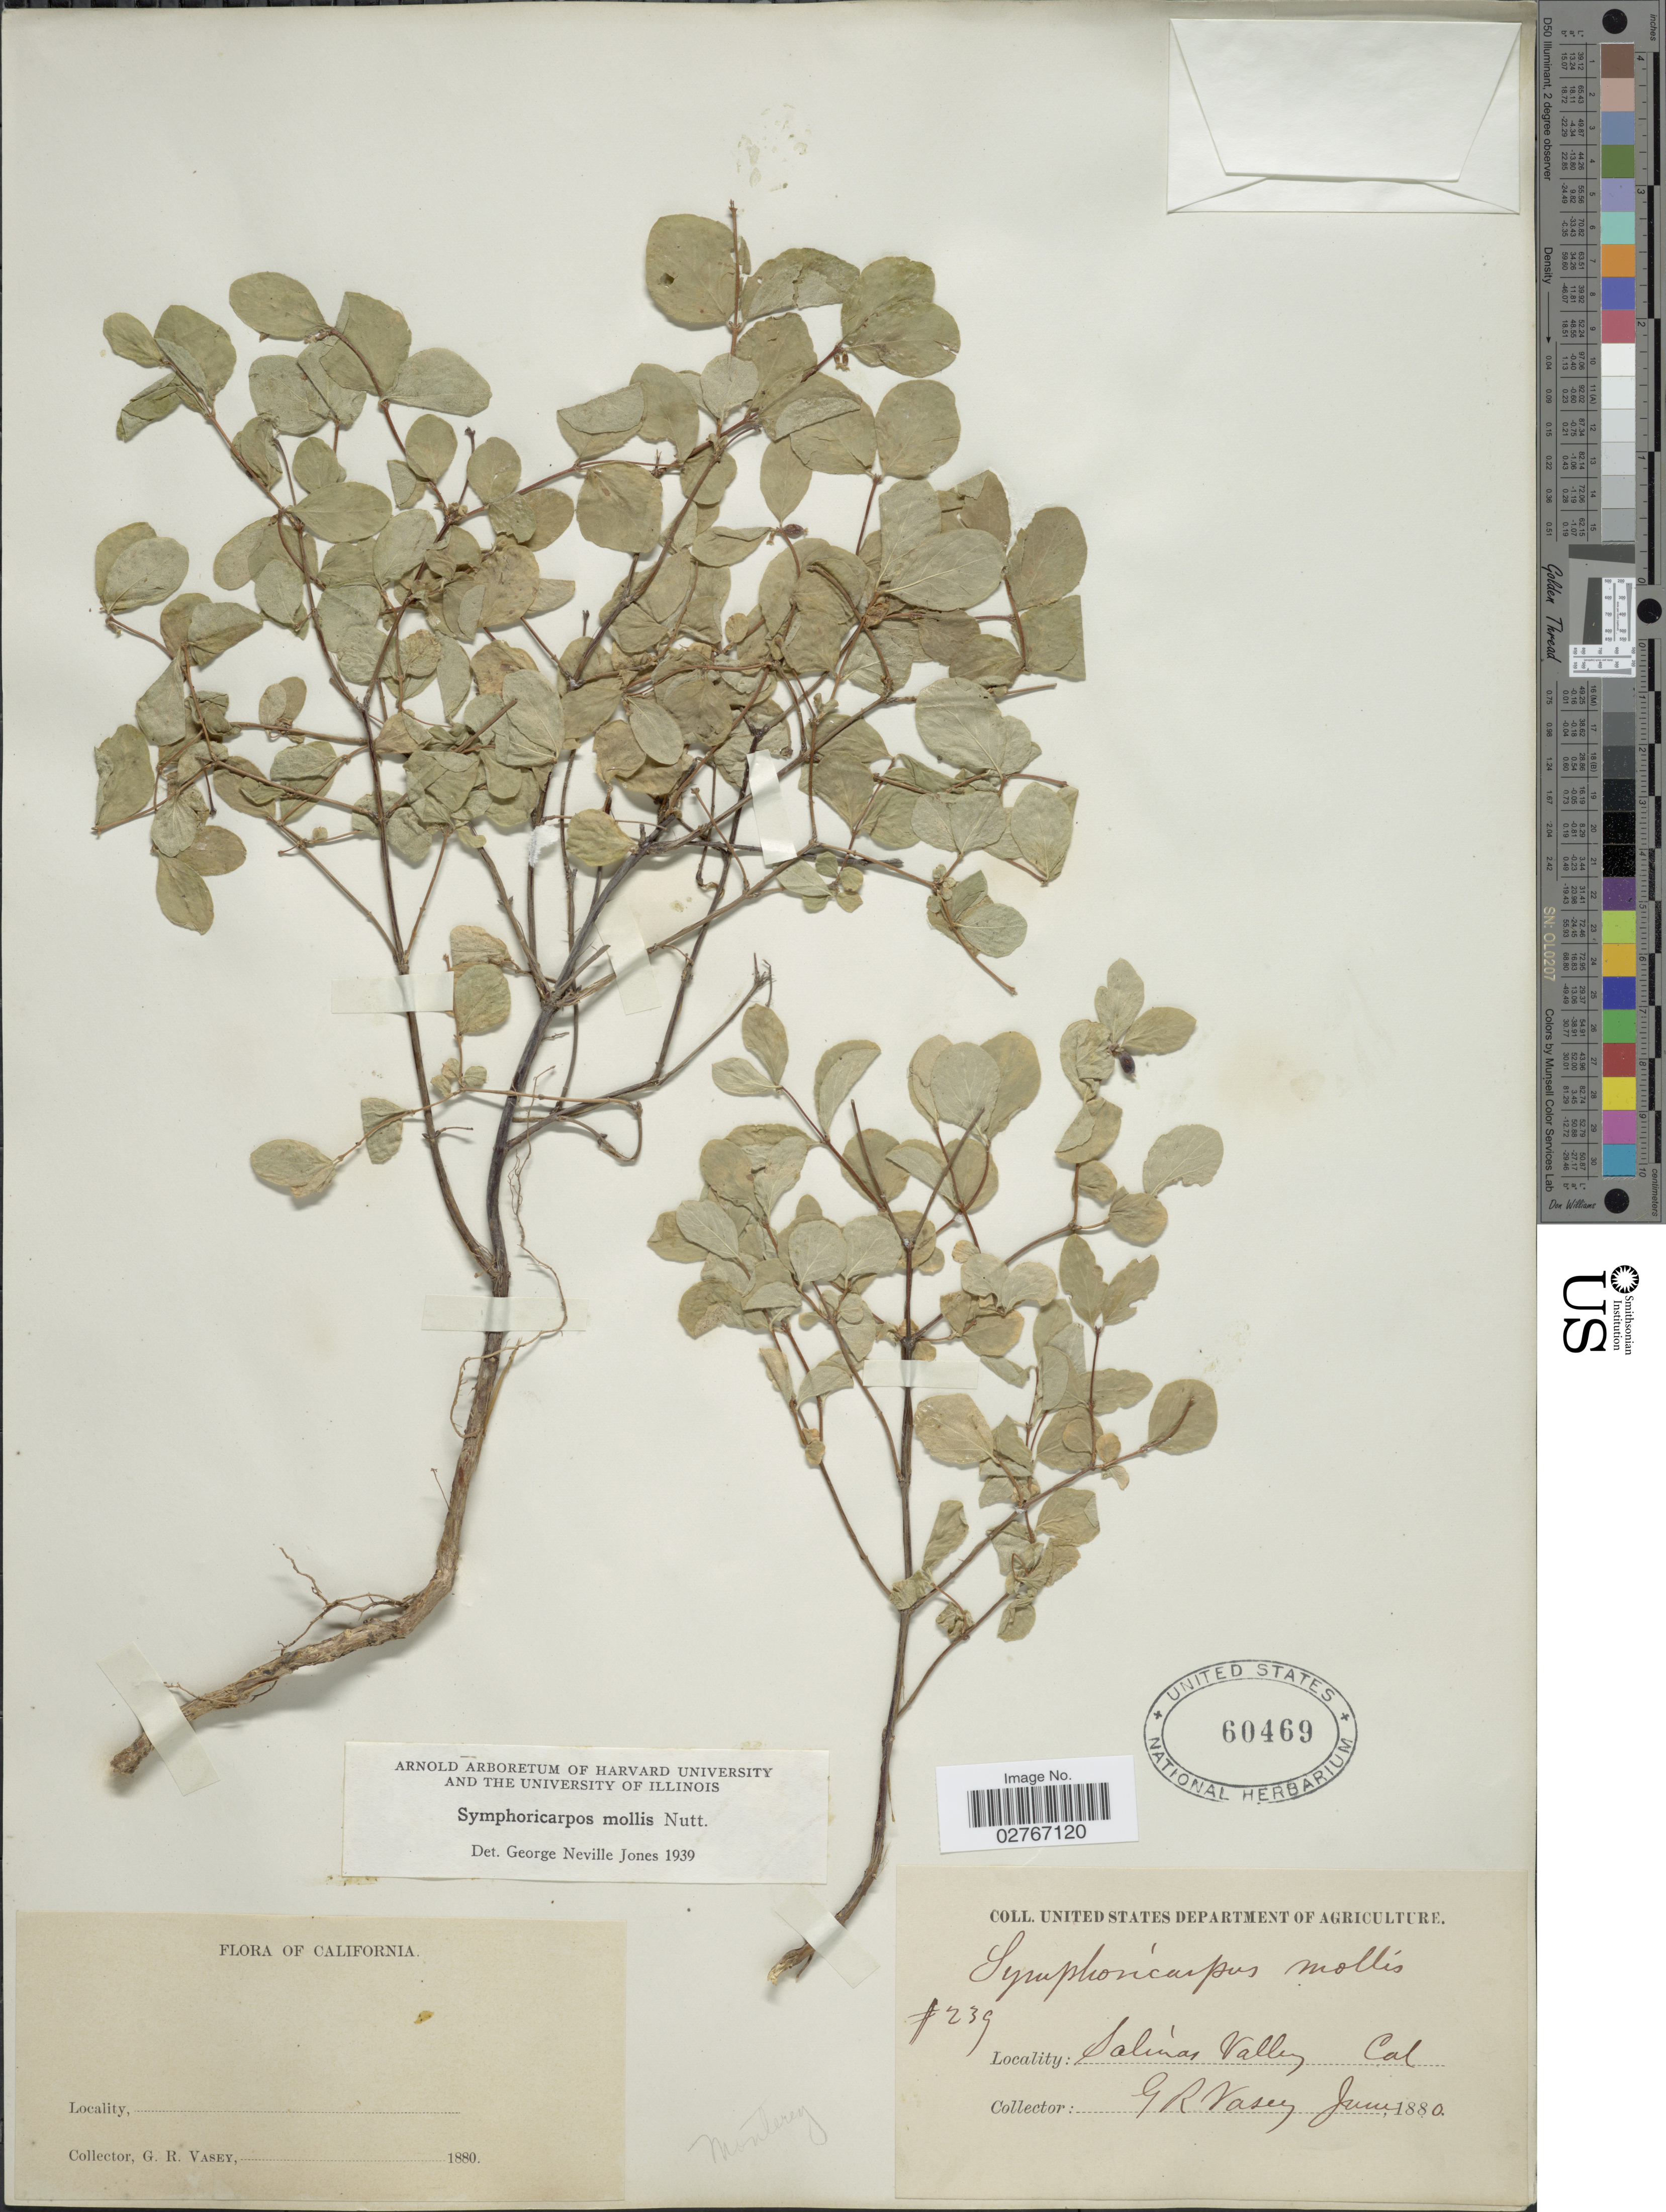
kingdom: Plantae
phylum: Tracheophyta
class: Magnoliopsida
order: Dipsacales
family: Caprifoliaceae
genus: Symphoricarpos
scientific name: Symphoricarpos mollis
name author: Nutt.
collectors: G. R. Vasey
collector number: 239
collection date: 1880-06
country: United States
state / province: California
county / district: Monterey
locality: Salinas Valley, Monterey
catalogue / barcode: US 60469